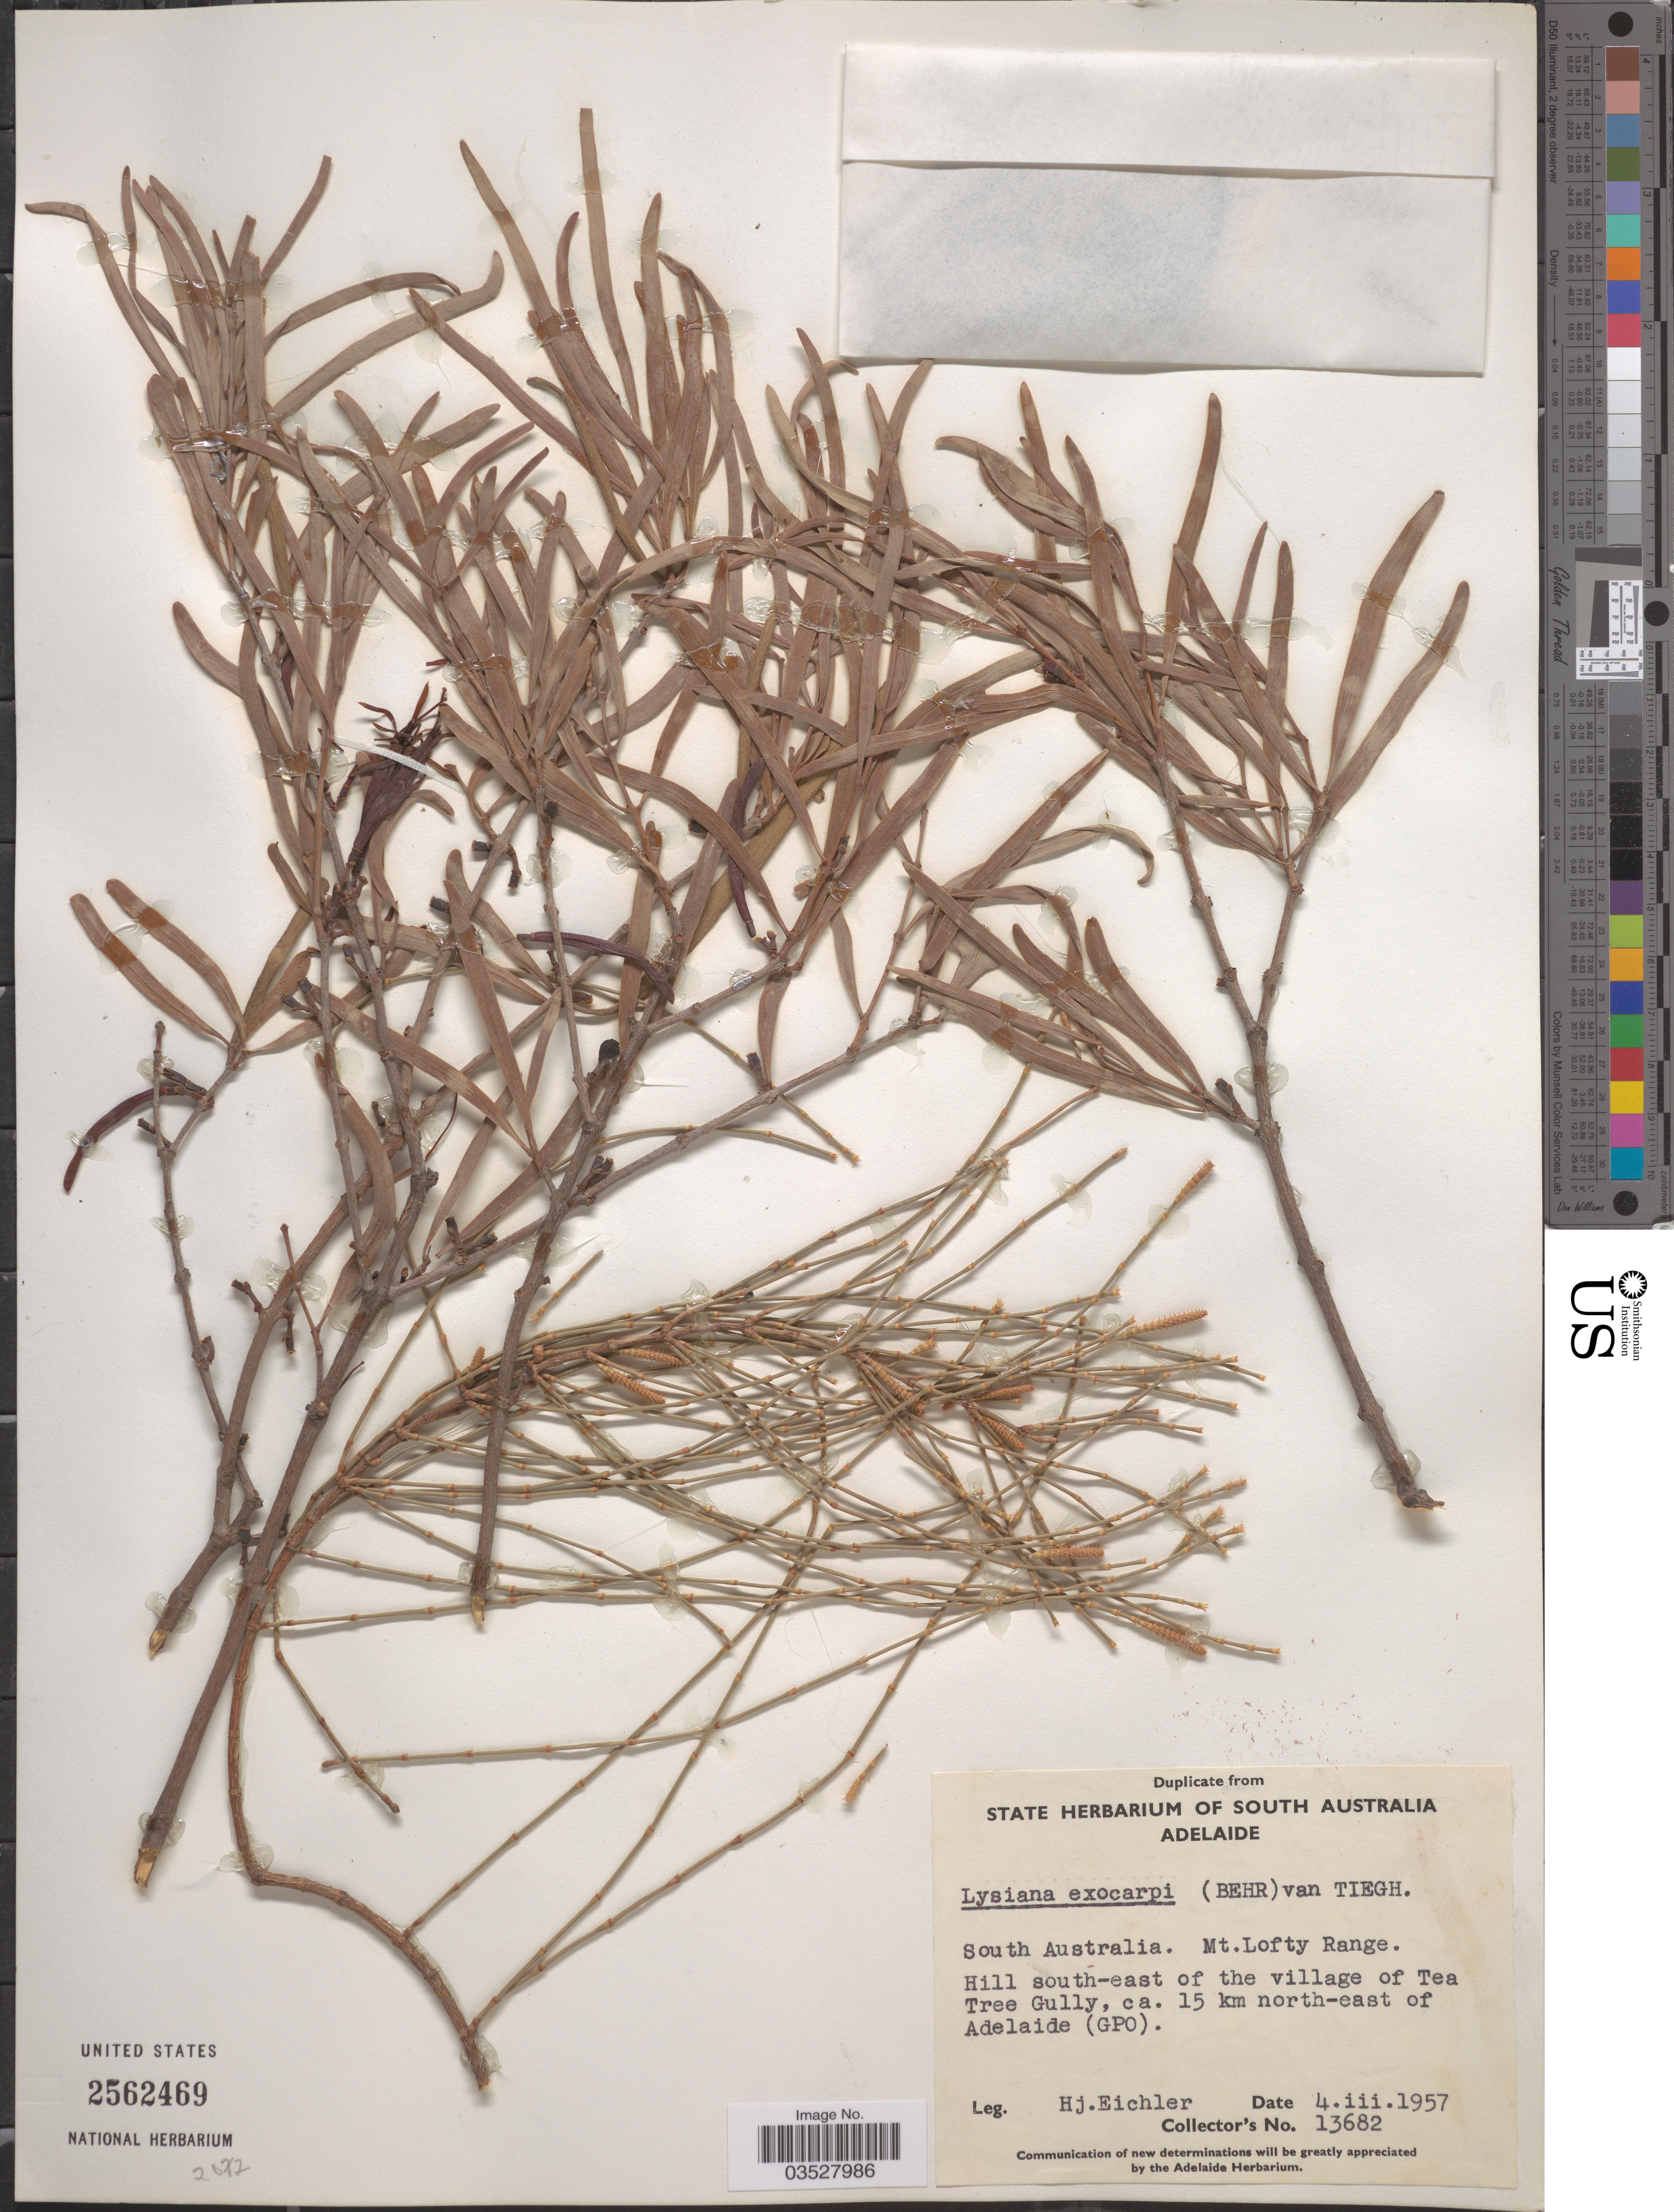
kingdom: Plantae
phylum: Tracheophyta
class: Magnoliopsida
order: Santalales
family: Loranthaceae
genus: Lysiana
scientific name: Lysiana exocarpi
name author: Tiegh.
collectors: H. Eichler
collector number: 13682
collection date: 1957-03-04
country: Australia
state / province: South Australia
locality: Mt. Lofty Range. Hill south-east of the village of Tea Tree Gully, ca. 15 km north-east of Adelaide (GPO).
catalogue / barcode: US 2562469